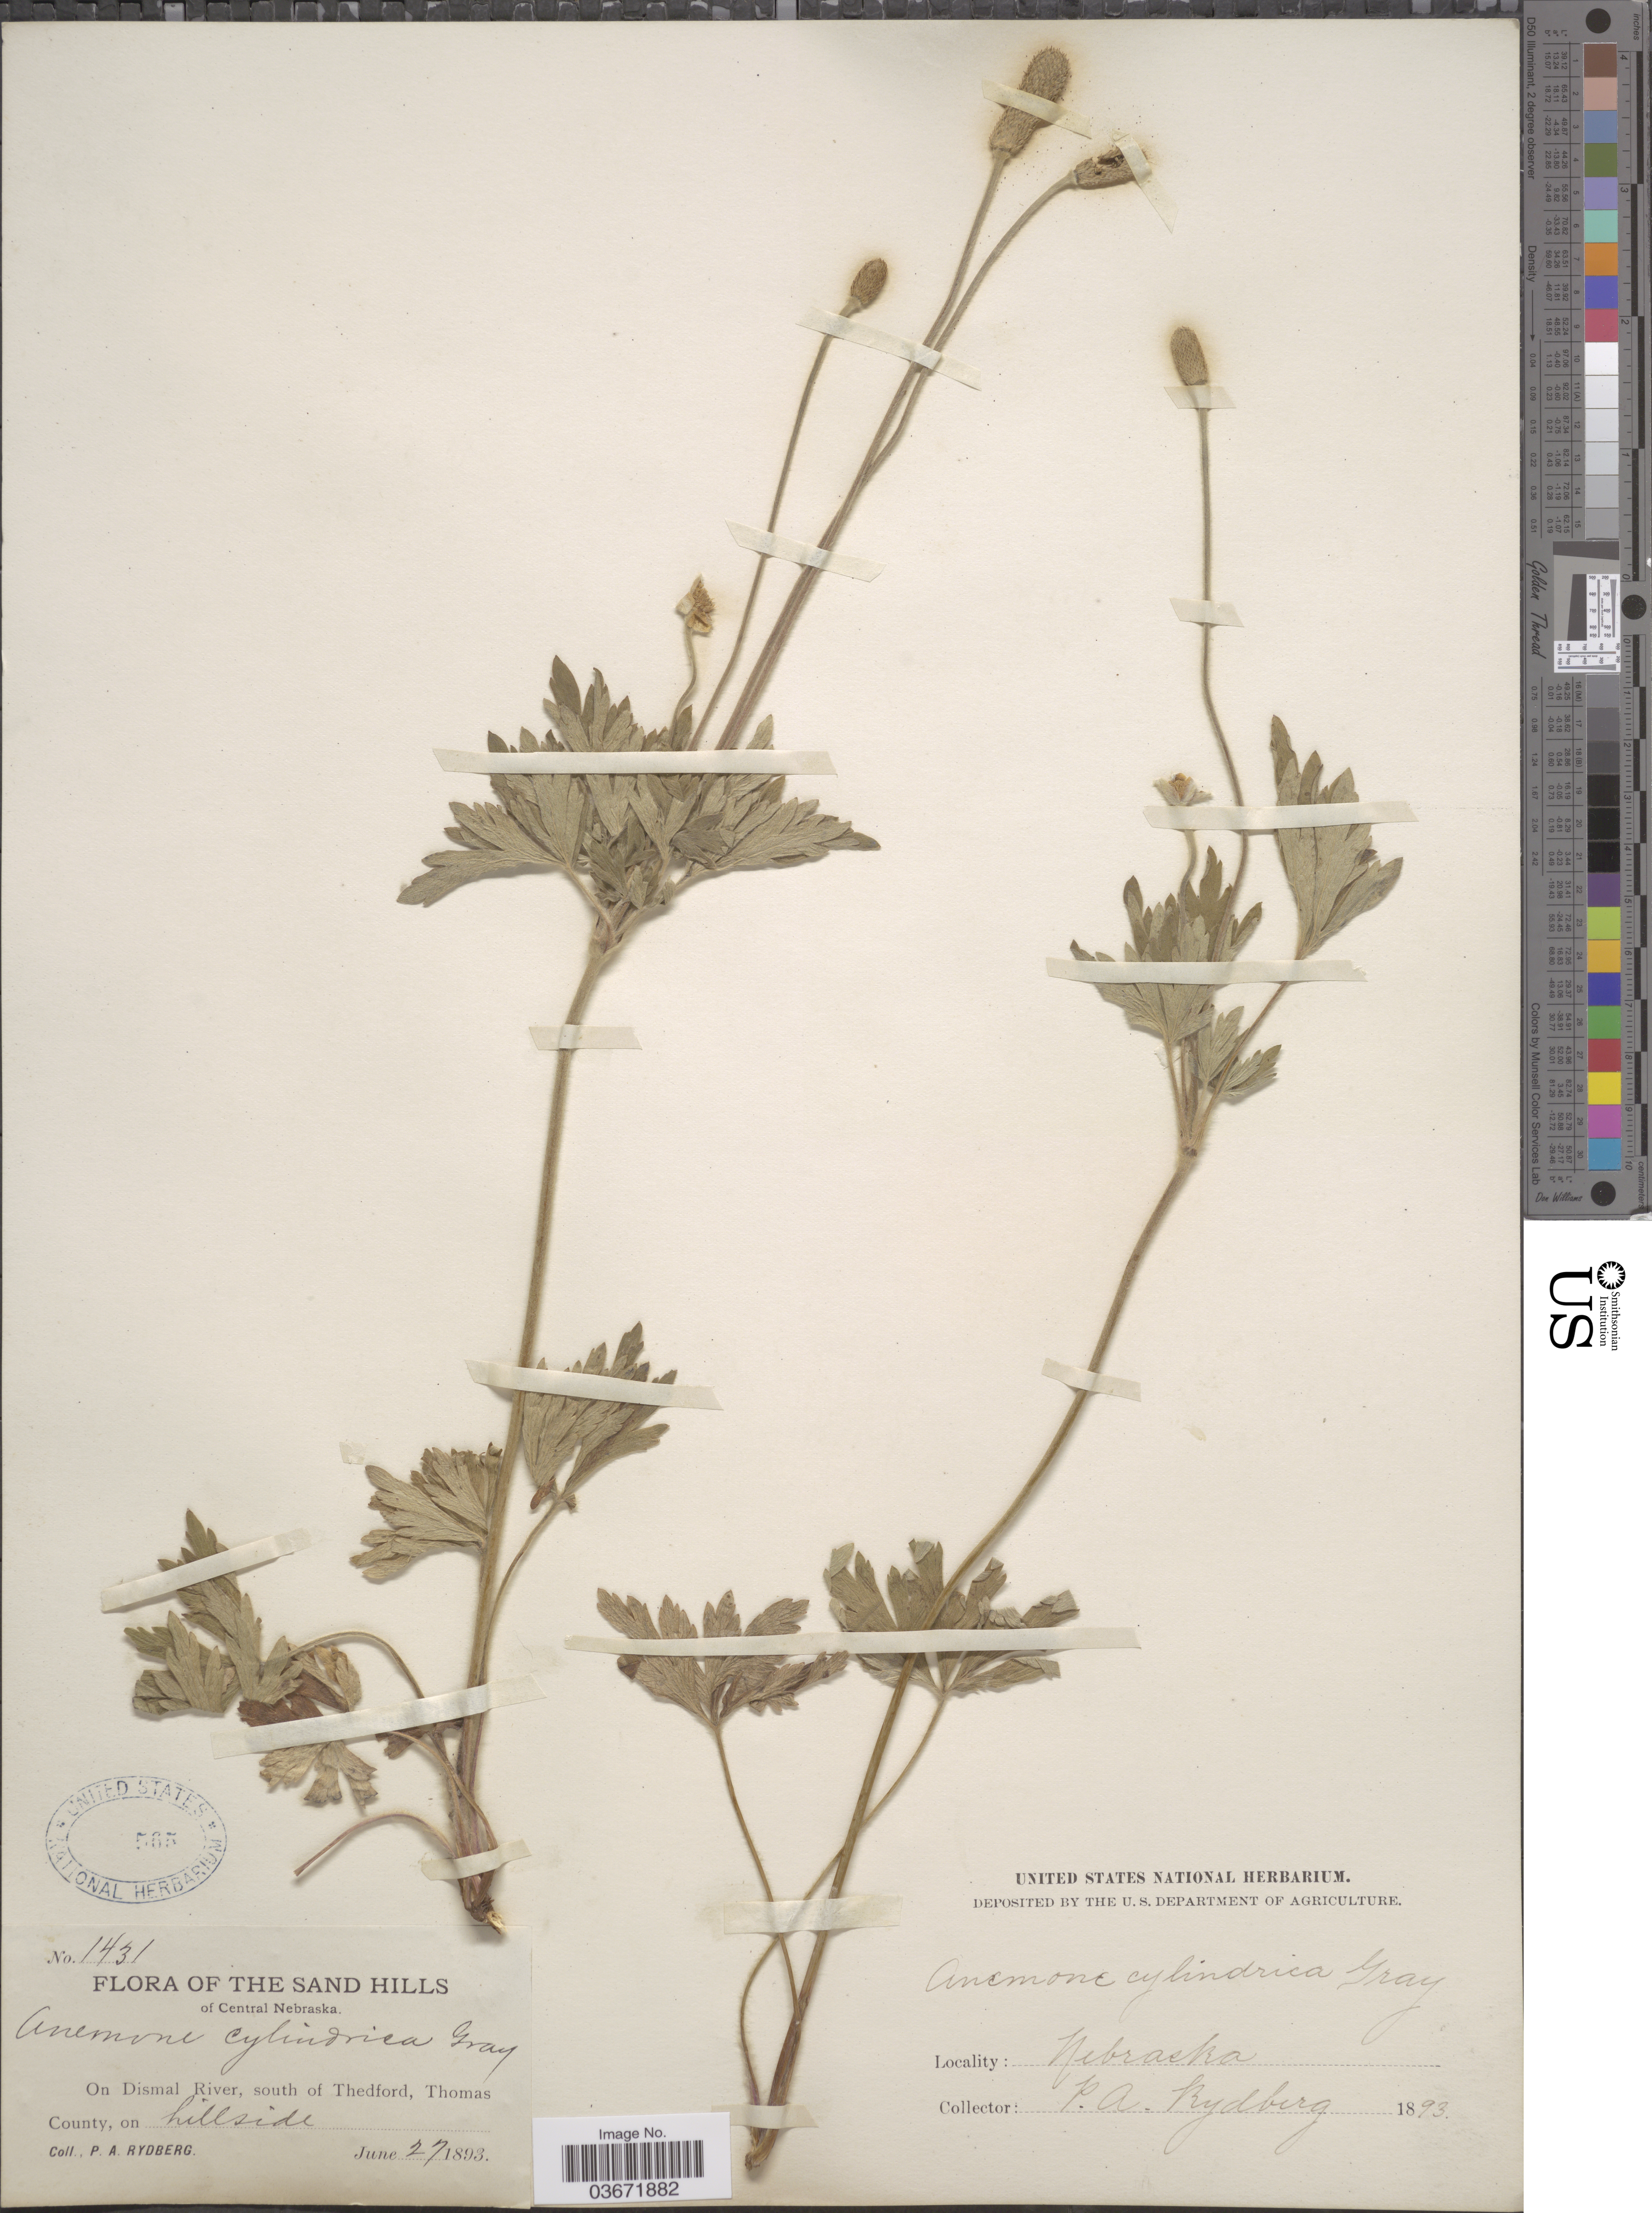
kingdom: Plantae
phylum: Tracheophyta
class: Magnoliopsida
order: Ranunculales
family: Ranunculaceae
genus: Anemone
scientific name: Anemone cylindrica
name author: A. Gray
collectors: P. A. Rydberg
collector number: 1431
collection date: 1893-06-27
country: United States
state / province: Nebraska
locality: The Black Hills of Central Nebraska. On Dismal River, south of Thedford, Thomas County.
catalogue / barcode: US 565